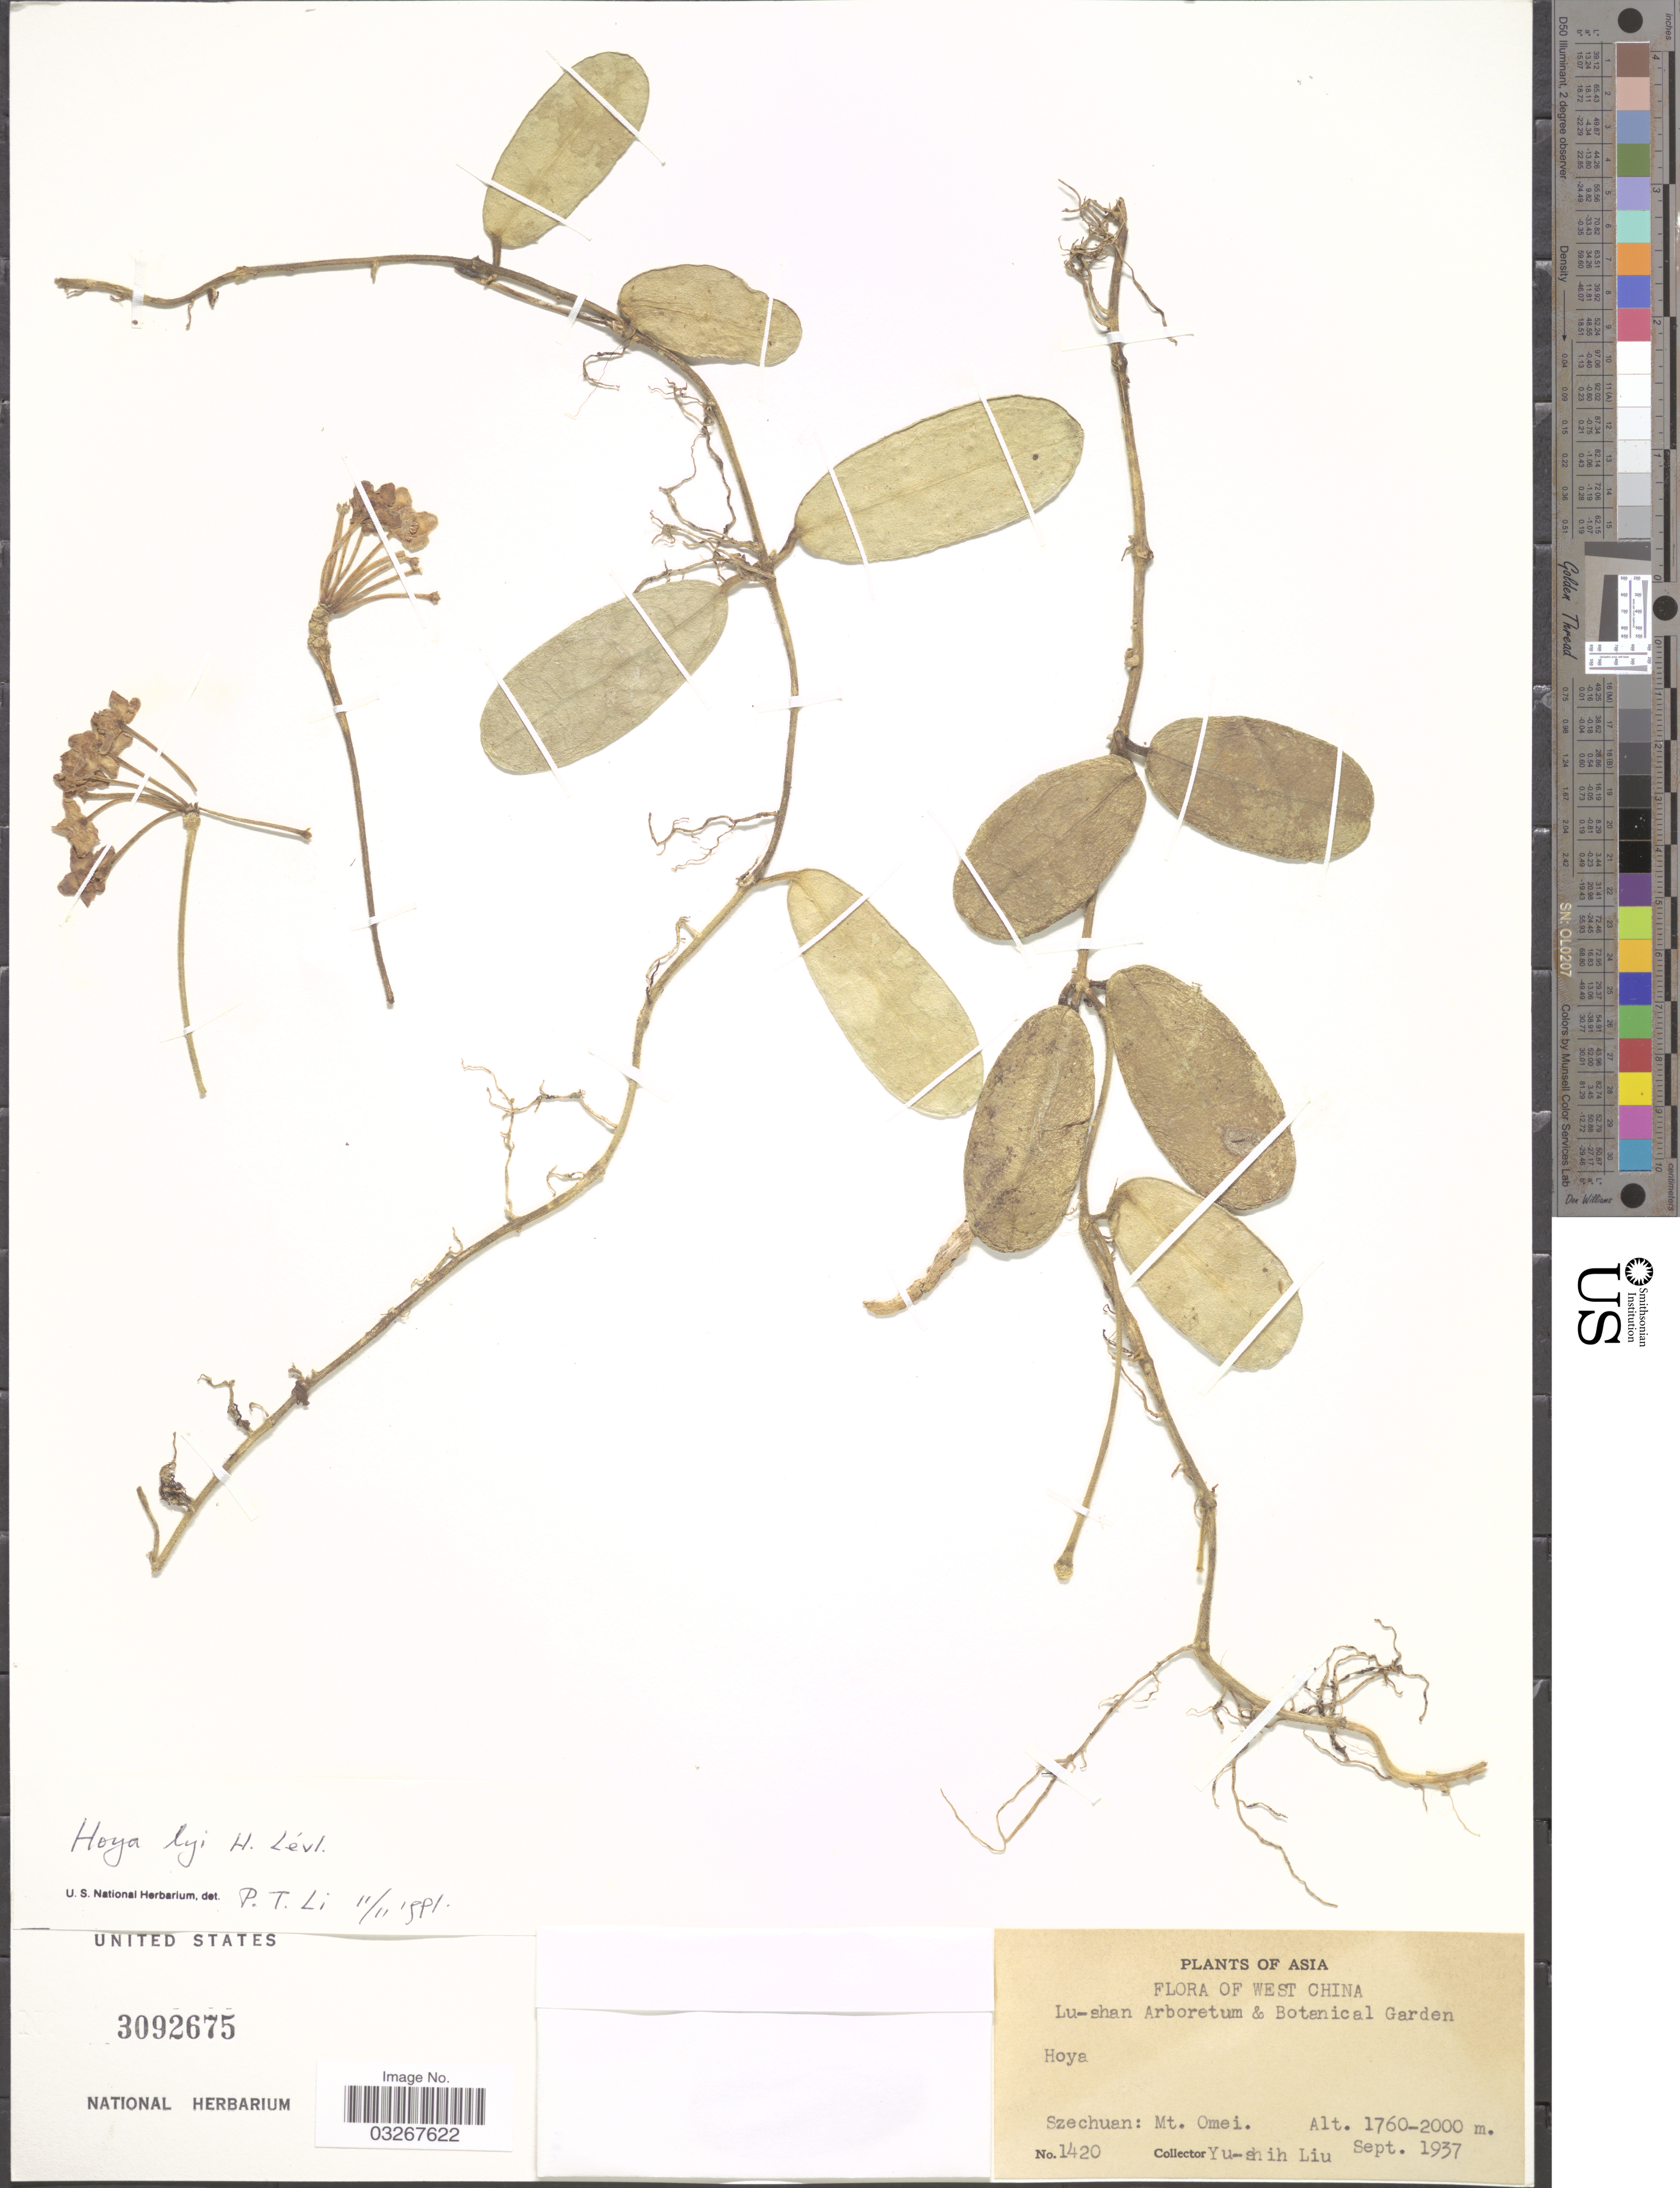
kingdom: Plantae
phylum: Tracheophyta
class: Magnoliopsida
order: Gentianales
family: Apocynaceae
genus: Hoya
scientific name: Hoya lyi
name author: H. Lév.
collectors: Y.-S. Liu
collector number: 1420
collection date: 1937-09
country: China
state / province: Sichuan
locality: Asia, West China, Szechuan: Mt. Omei.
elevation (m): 1760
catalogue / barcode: US 3092675